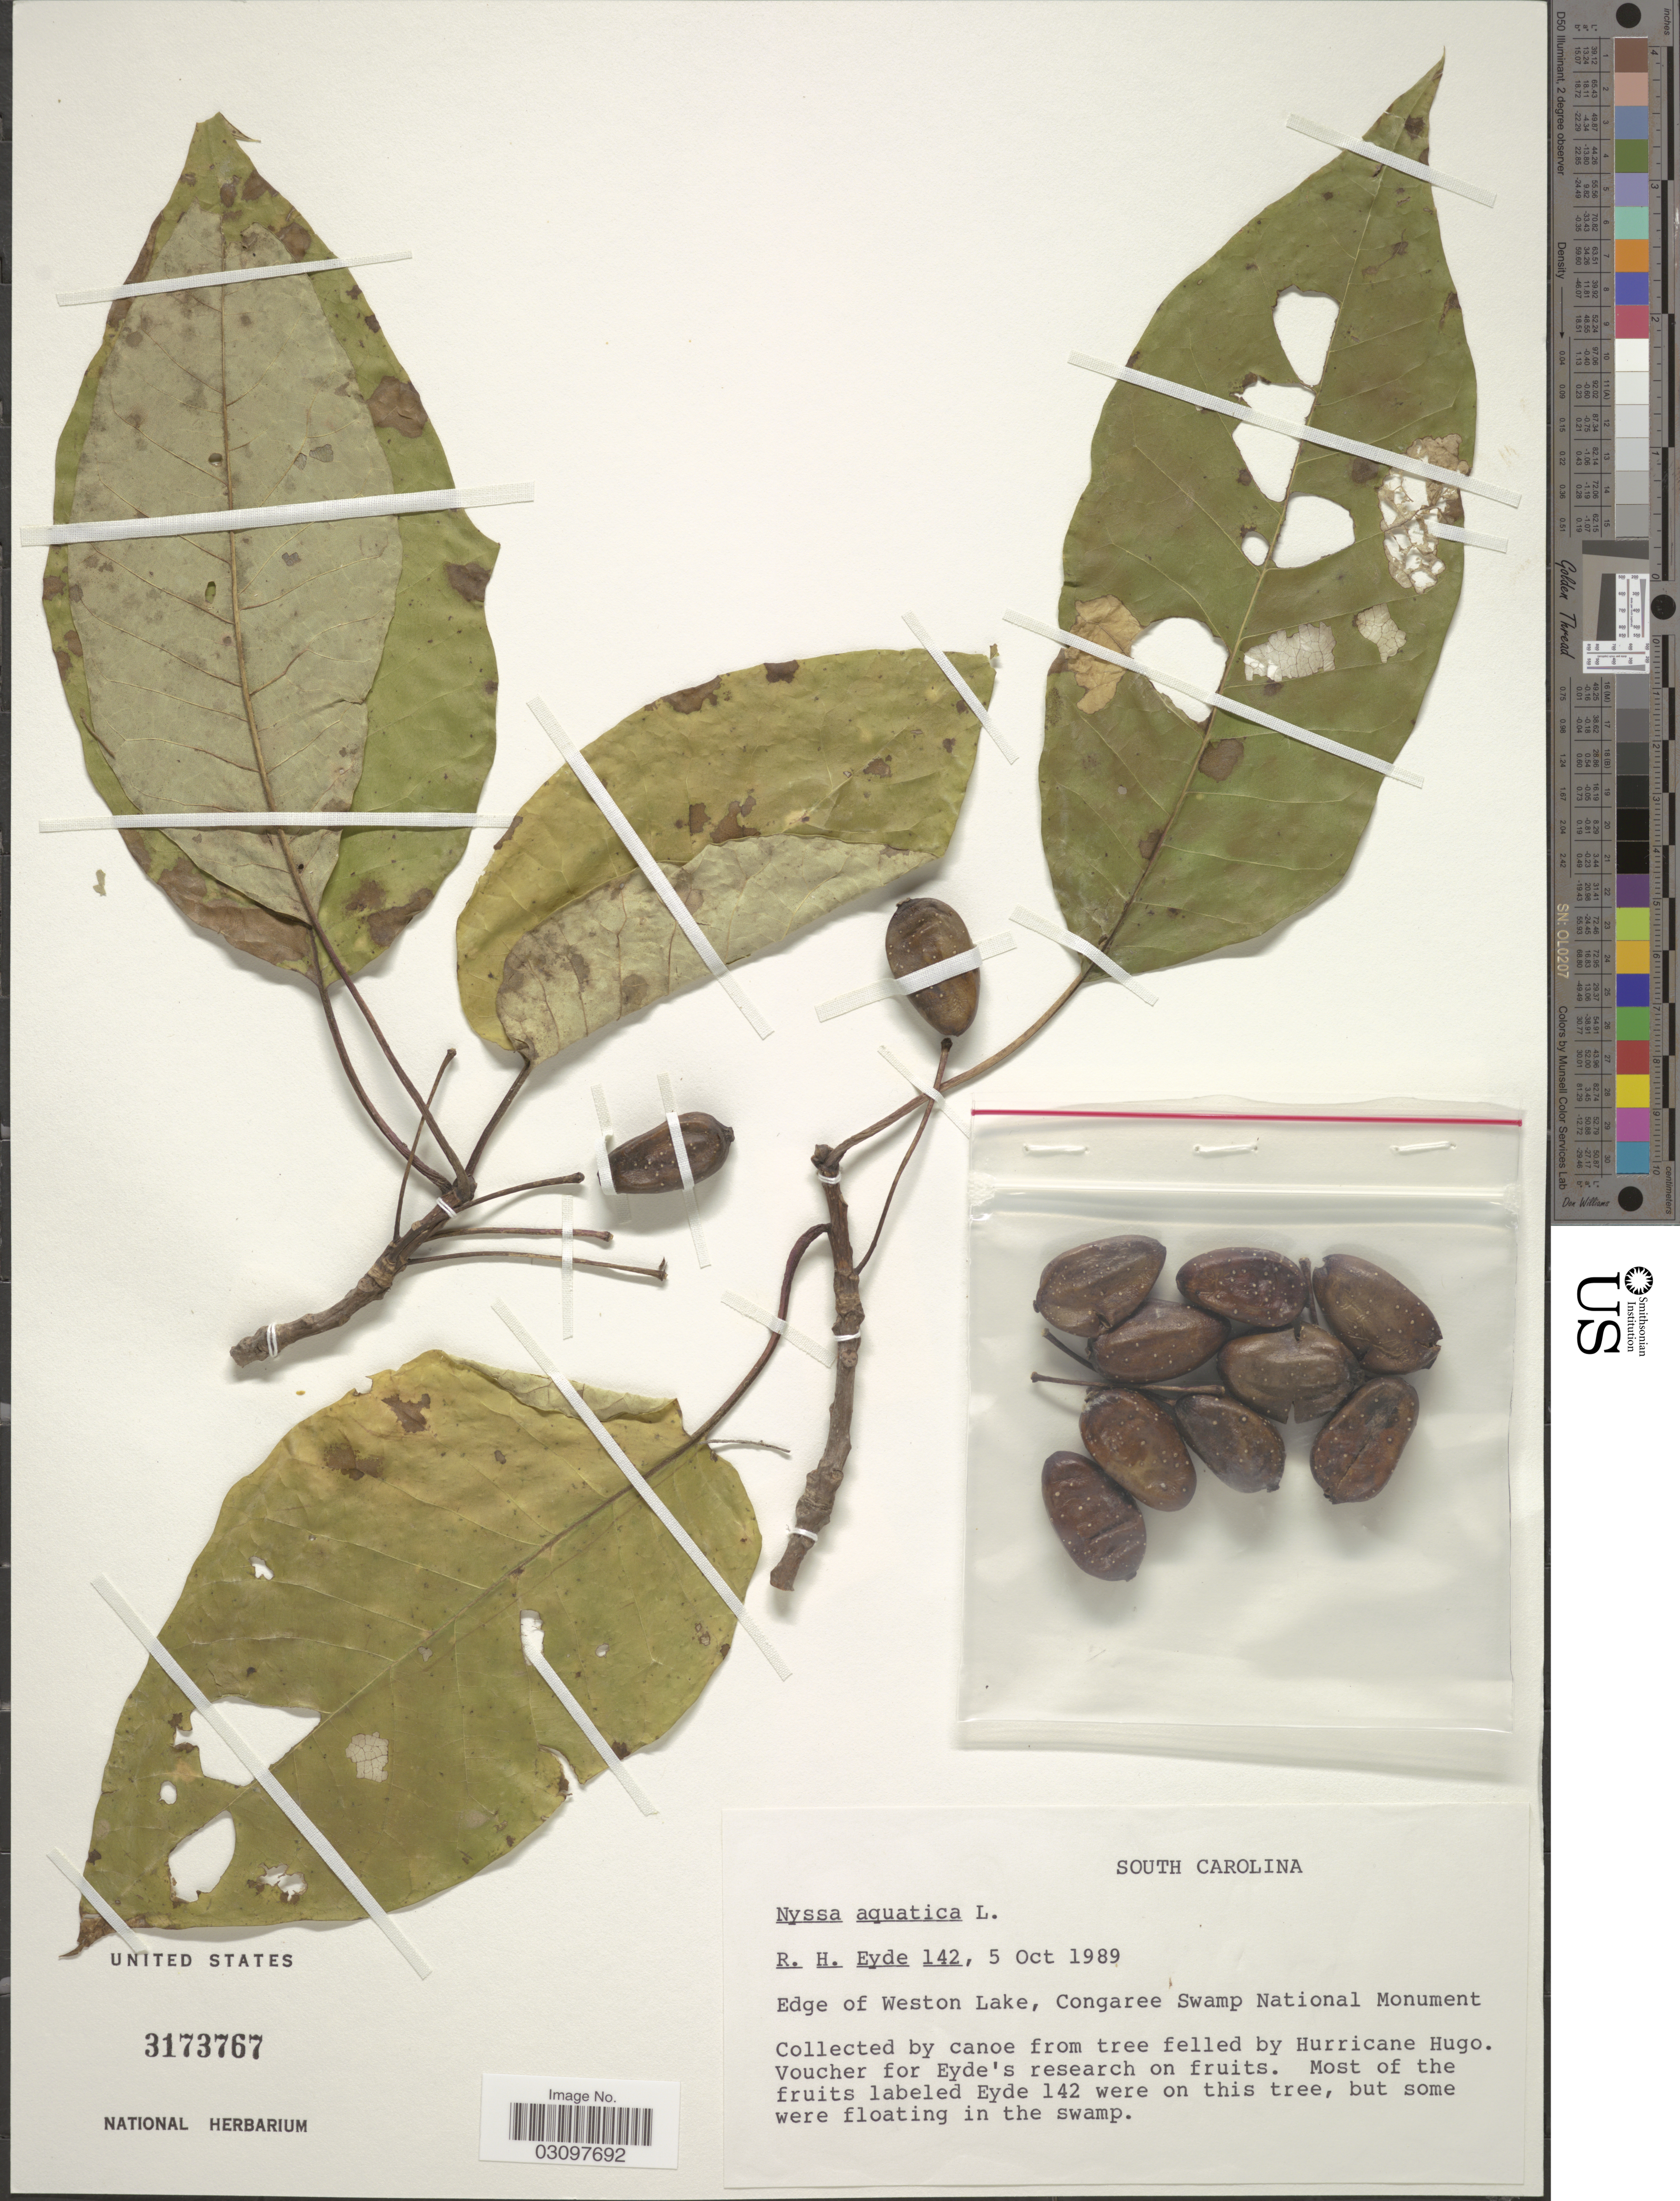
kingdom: Plantae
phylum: Tracheophyta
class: Magnoliopsida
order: Cornales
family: Nyssaceae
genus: Nyssa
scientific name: Nyssa aquatica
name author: L.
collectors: R. H. Eyde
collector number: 142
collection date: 1989-10-05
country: United States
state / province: South Carolina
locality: Edge of Weston Lake, Congaree Swamp National Monument.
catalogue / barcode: US 3173767